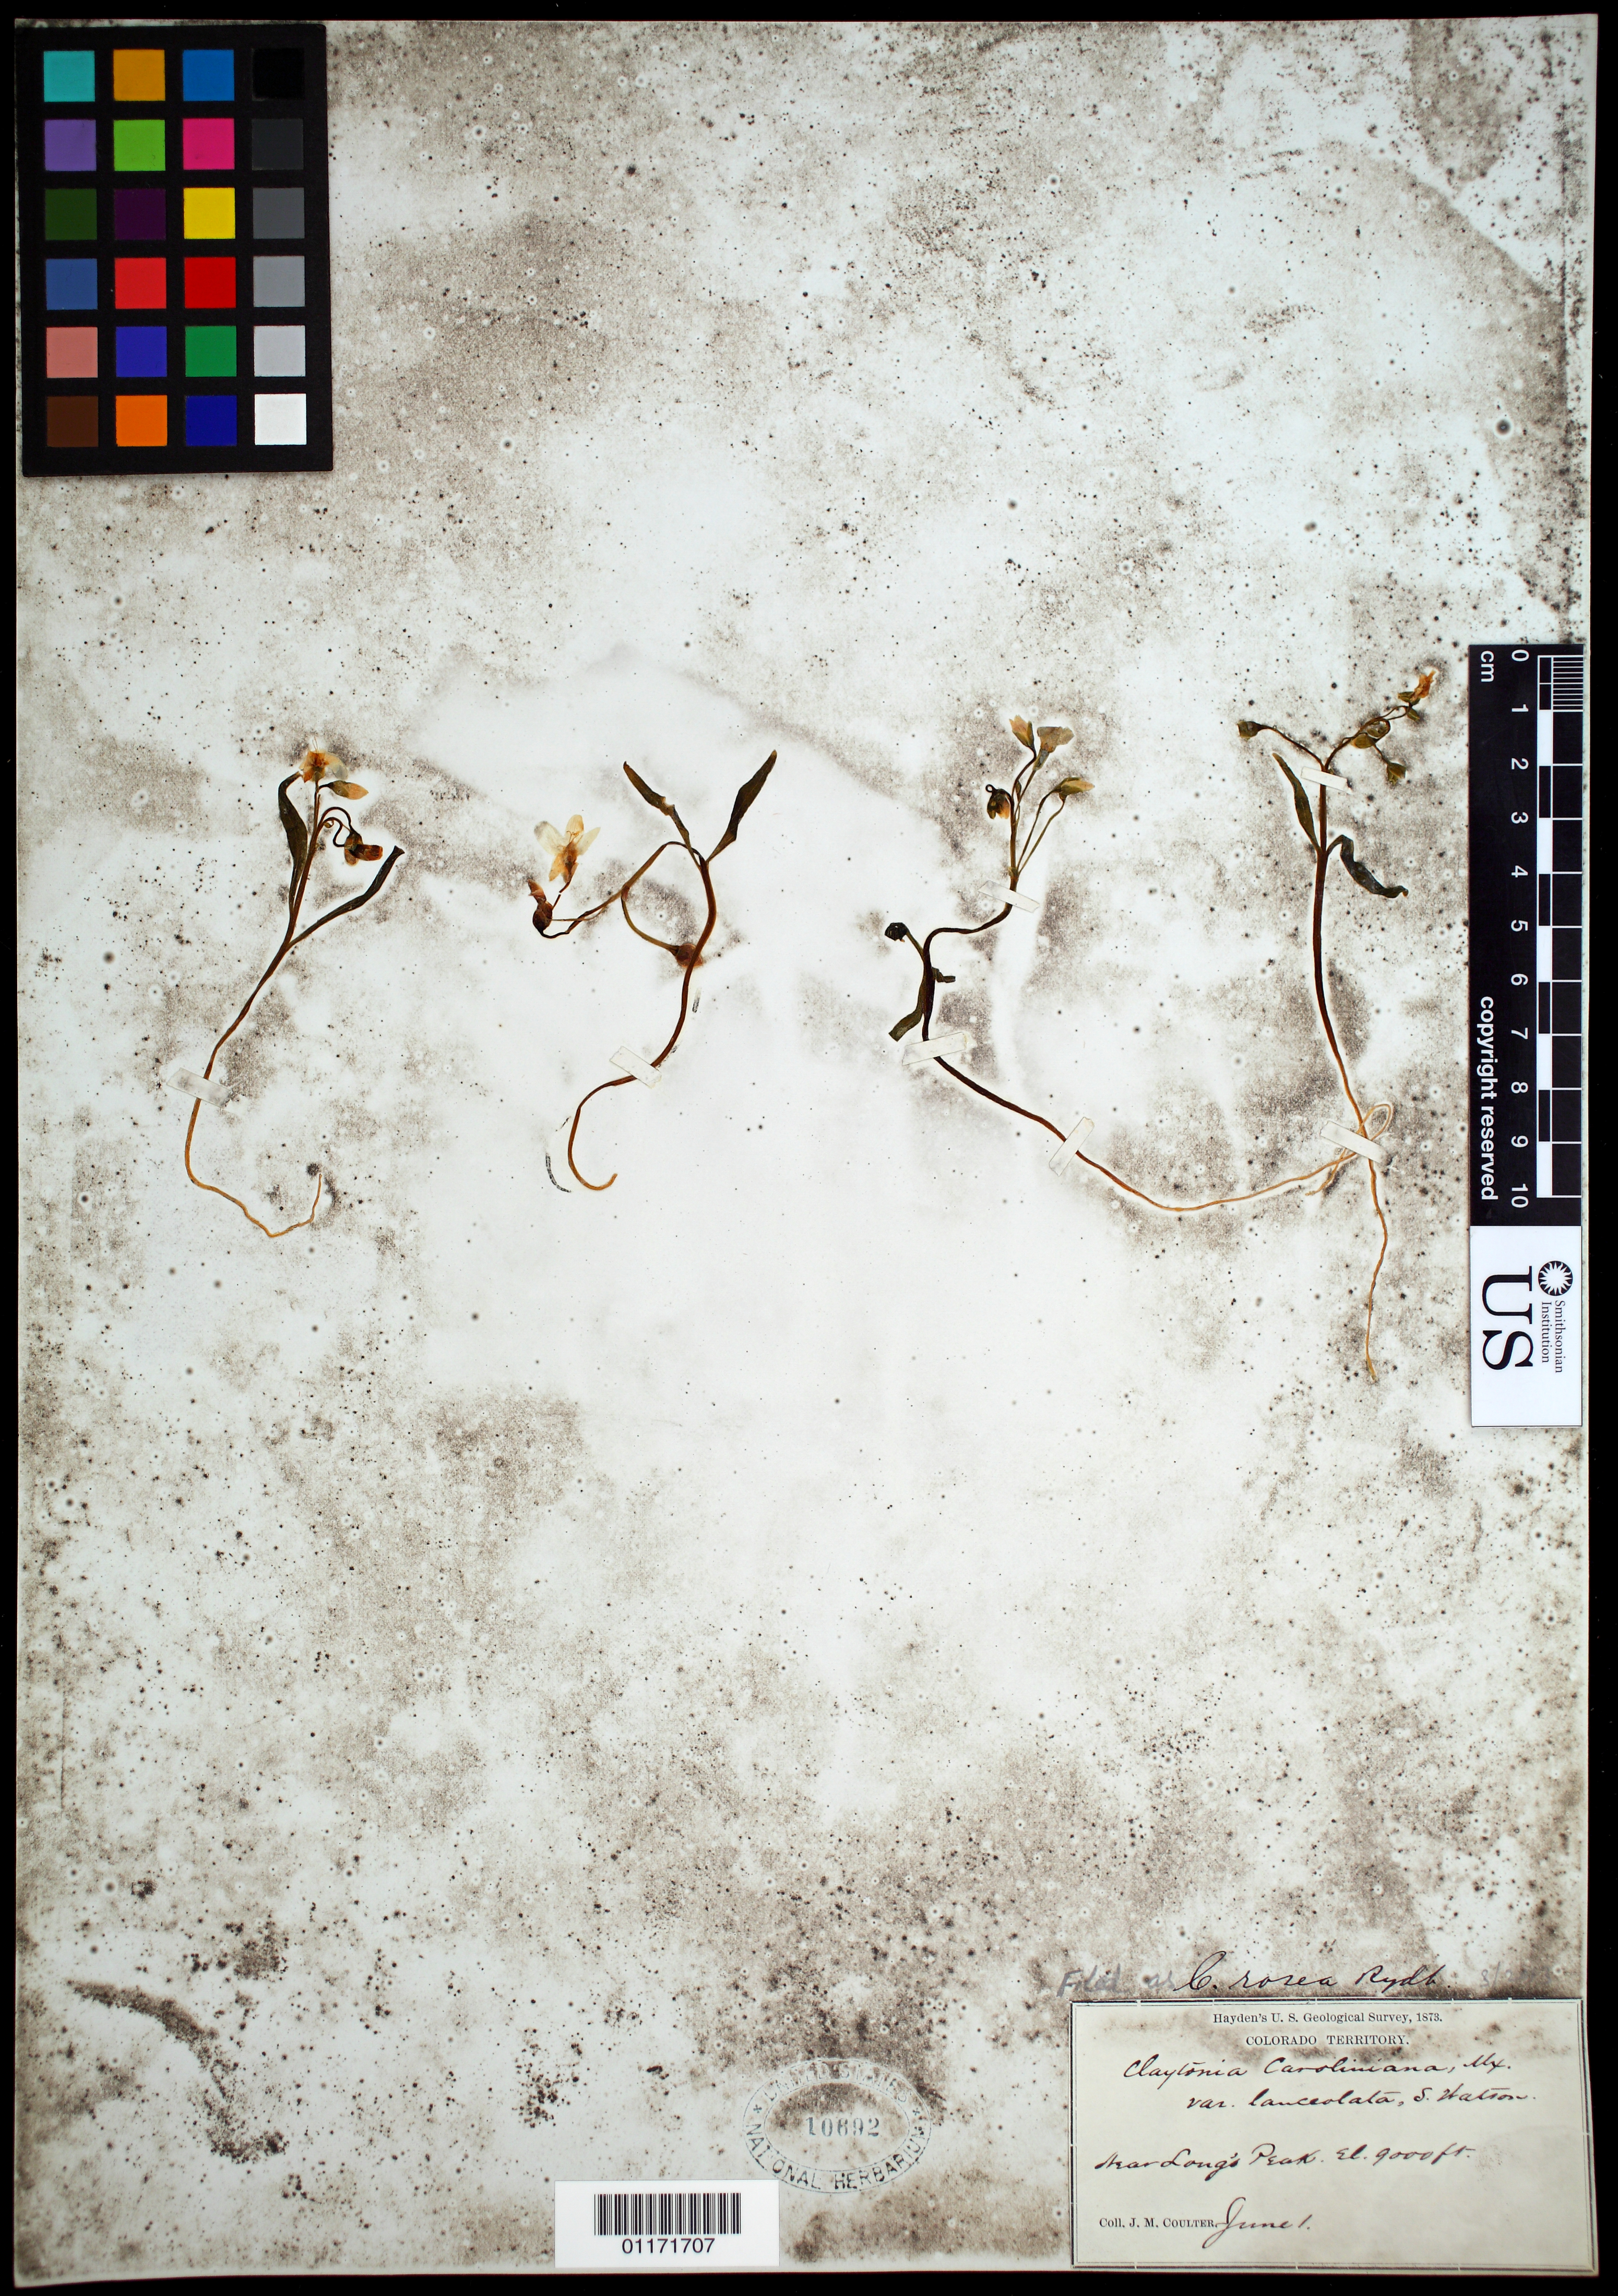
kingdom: Plantae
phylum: Tracheophyta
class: Magnoliopsida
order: Caryophyllales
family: Montiaceae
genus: Claytonia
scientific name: Claytonia rosea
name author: Rydb.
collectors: J. M. Coulter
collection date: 1873-06-01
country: United States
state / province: Colorado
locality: Near Long's Peak.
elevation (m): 2743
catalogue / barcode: US 10692